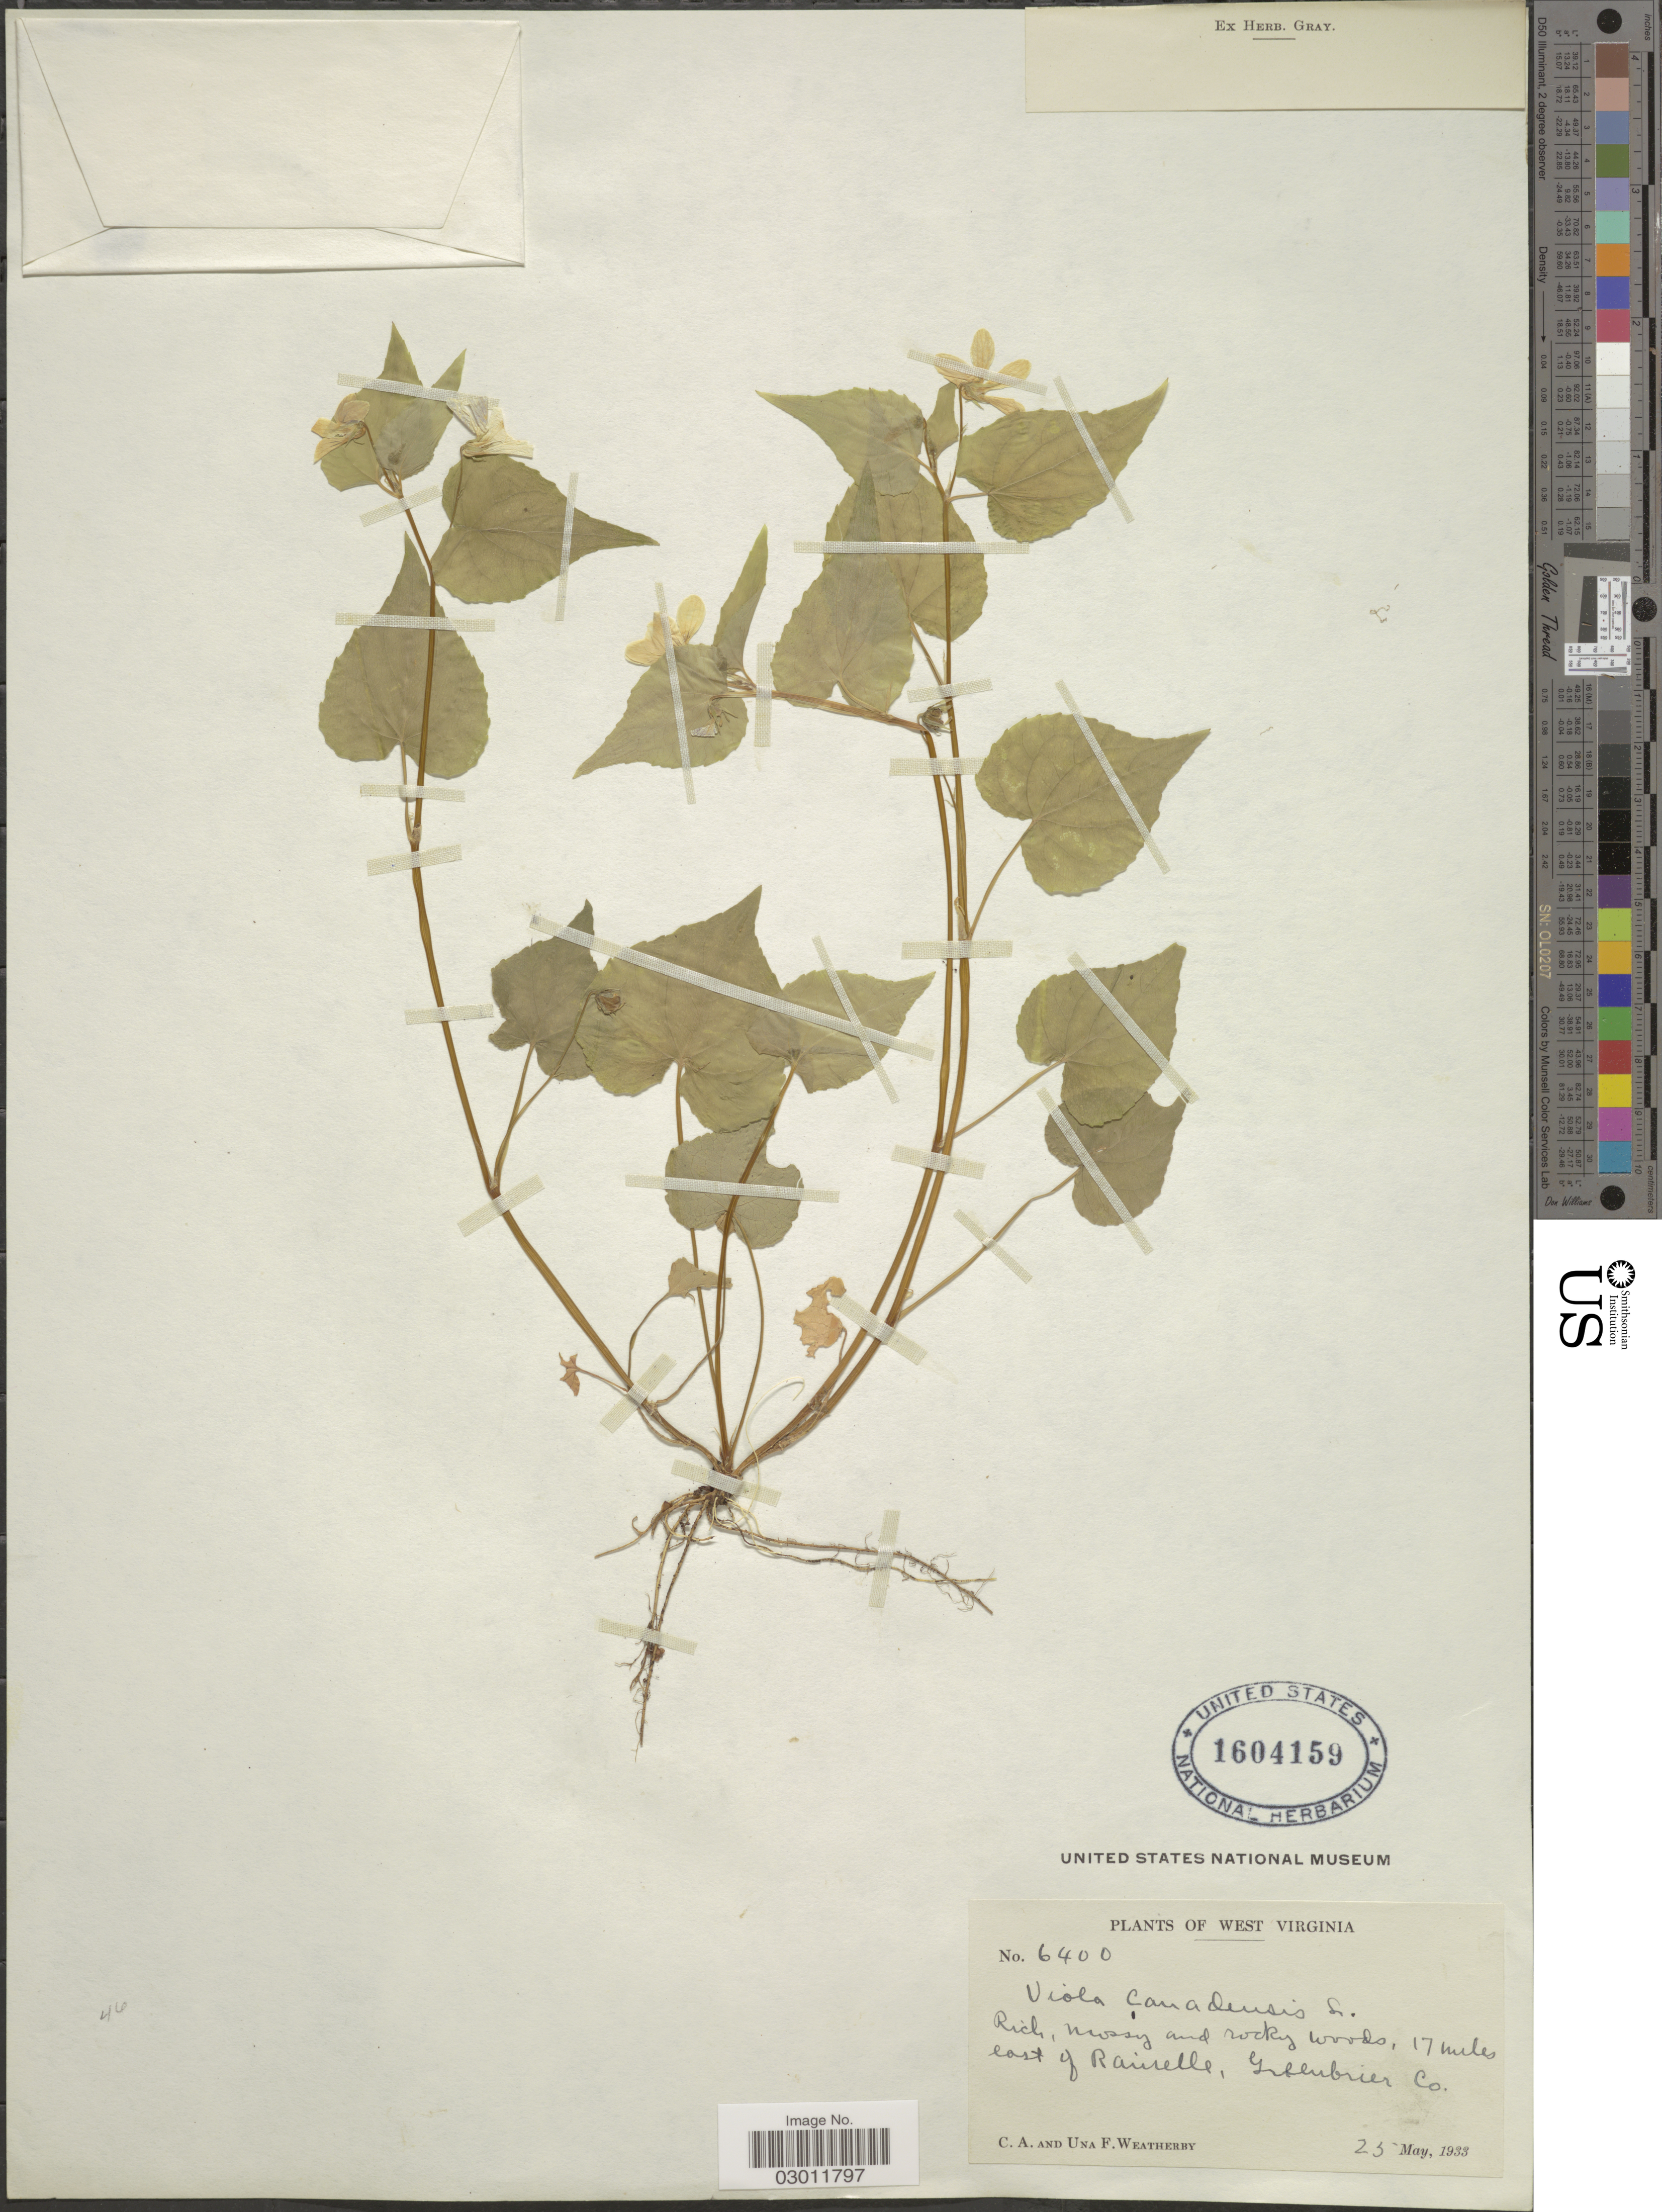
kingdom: Plantae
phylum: Tracheophyta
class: Magnoliopsida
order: Malpighiales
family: Violaceae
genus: Viola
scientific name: Viola canadensis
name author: L.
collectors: C. A. Weatherby & U. Weatherby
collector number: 6400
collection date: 1933-05-25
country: United States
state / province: West Virginia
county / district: Greenbrier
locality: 17 miles east of Rainelle, Greenbrier Co.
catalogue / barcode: US 1604159